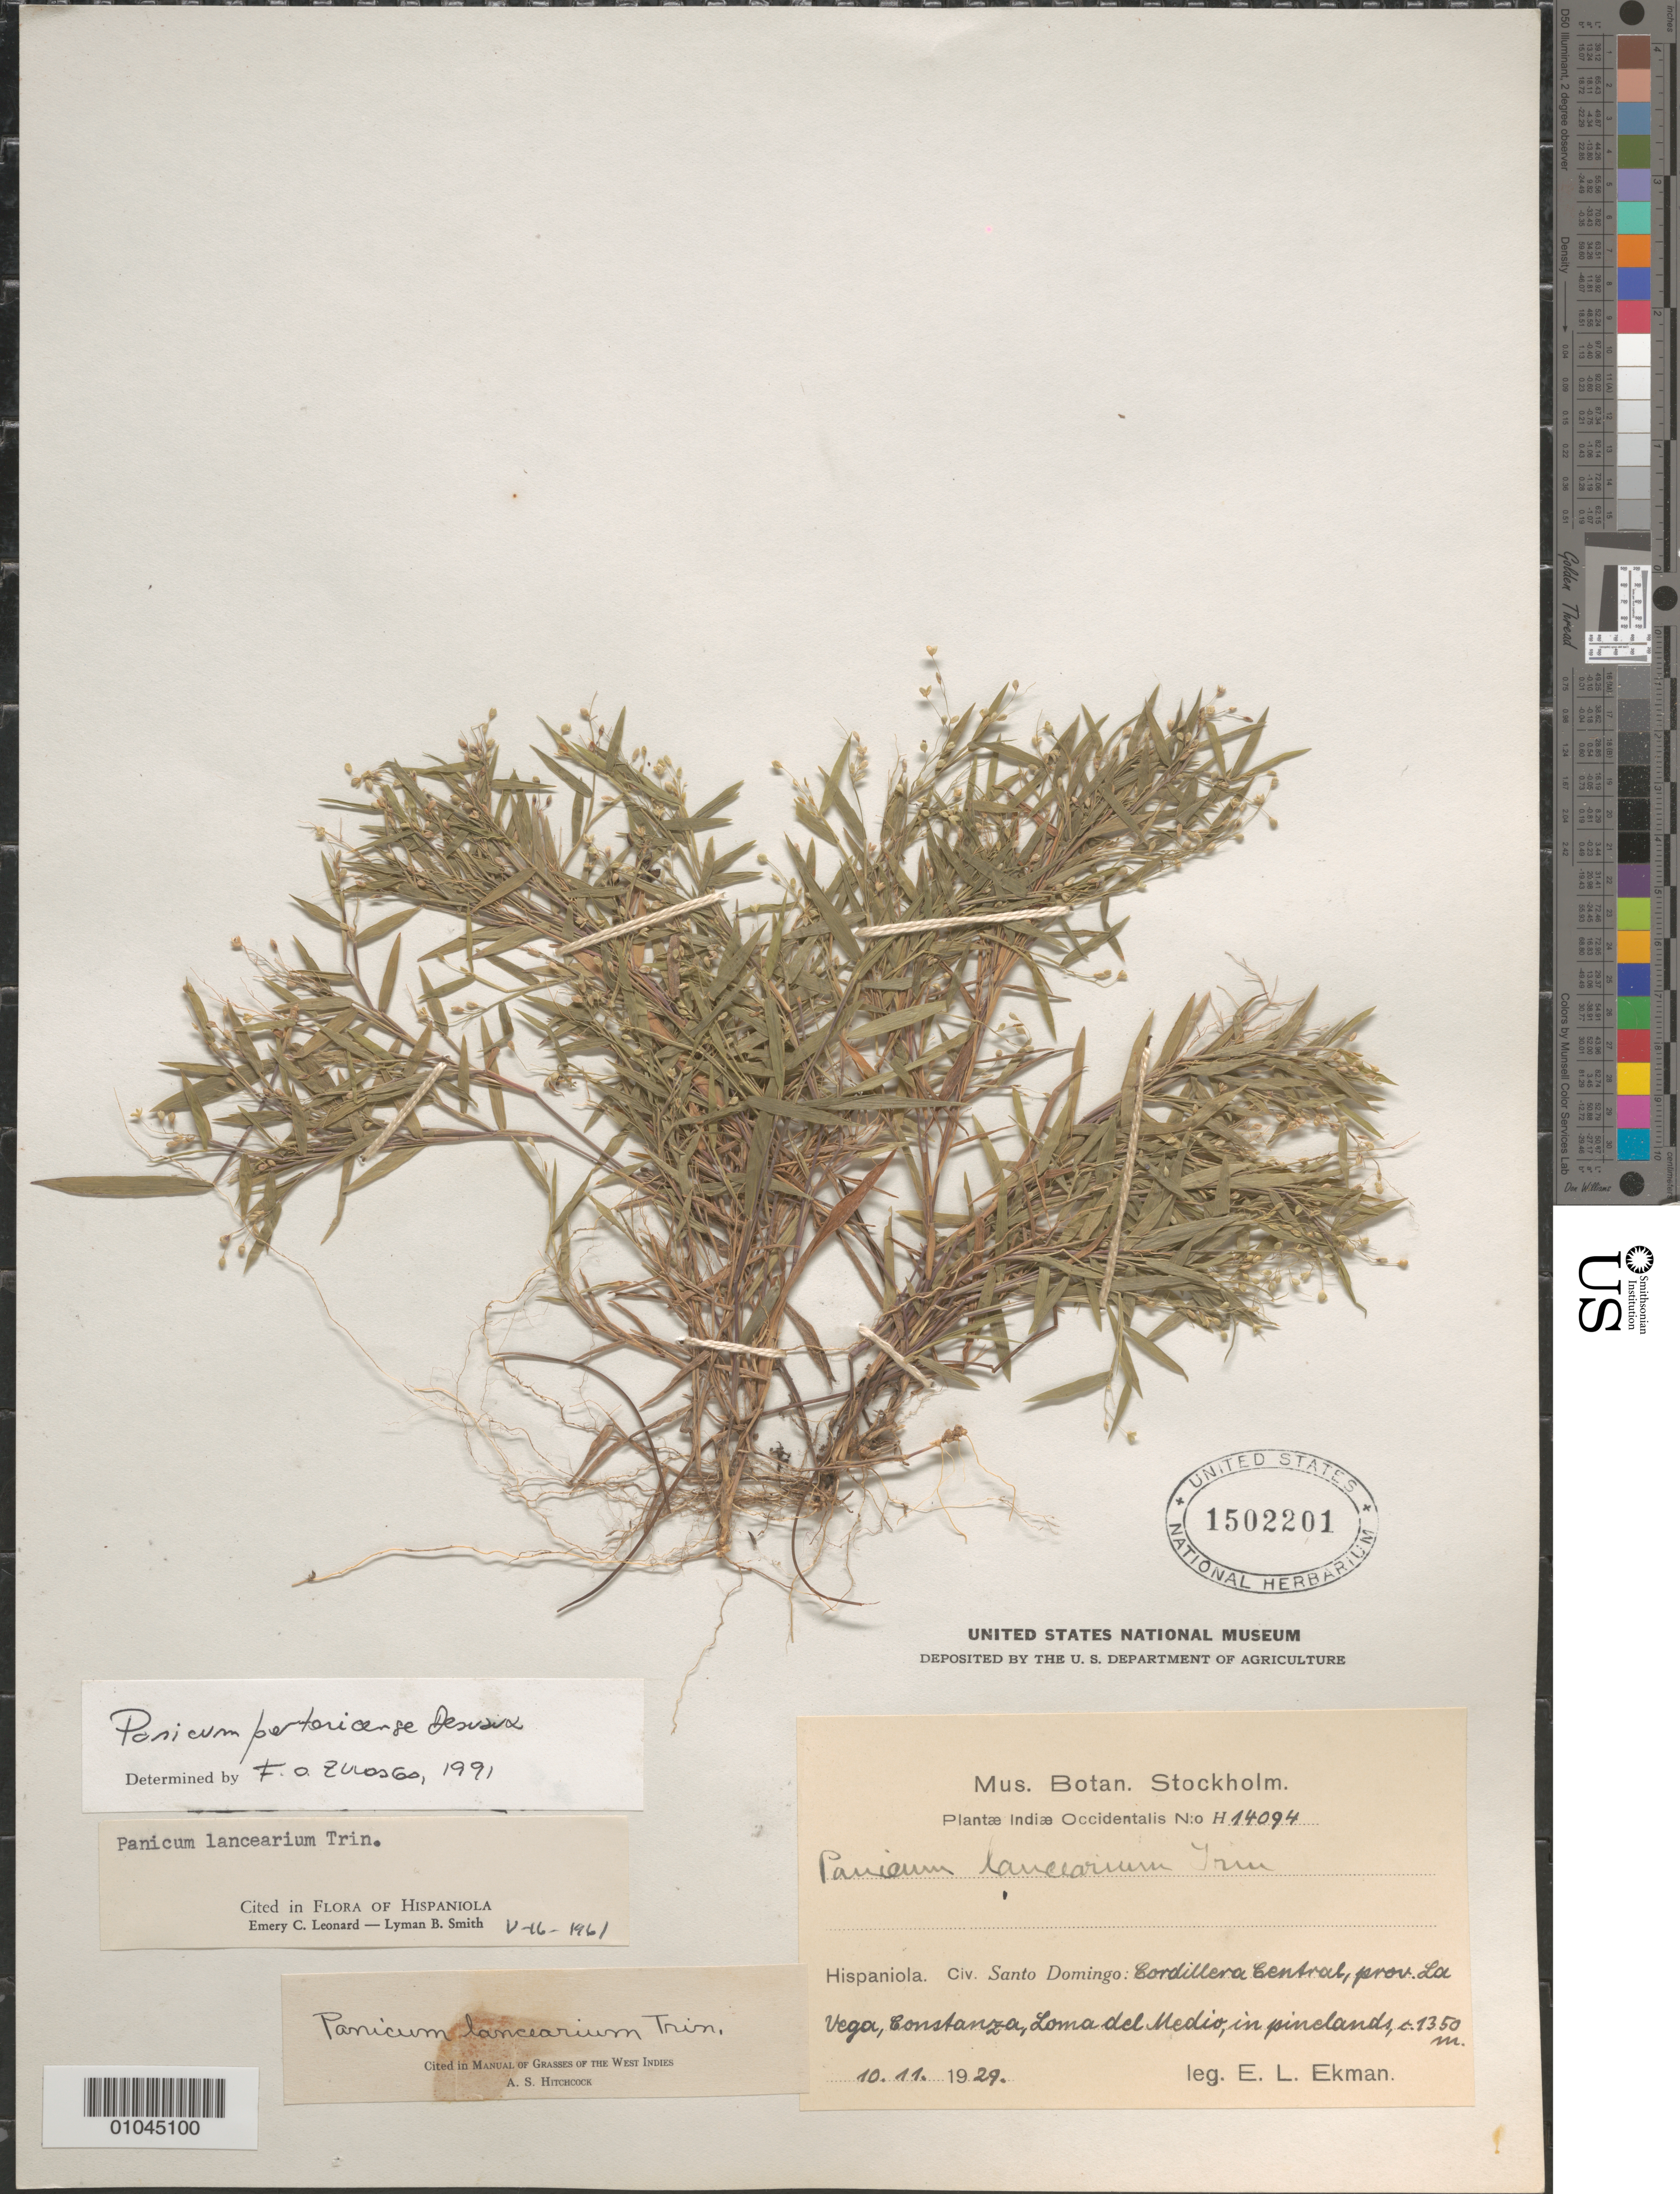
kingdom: Plantae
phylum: Tracheophyta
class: Liliopsida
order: Poales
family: Poaceae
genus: Panicum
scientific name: Panicum portoricense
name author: Desv. ex Ham.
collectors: E. L. Ekman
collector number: H 14094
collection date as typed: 10 Nov 1929 or 11 Oct 1929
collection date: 1929-10-11 or 1929-11-10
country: Dominican Republic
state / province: Distrito Nacional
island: Hispaniola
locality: Cordillera Central, Constanza, Loma del Medio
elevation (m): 1350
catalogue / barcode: US 1502201